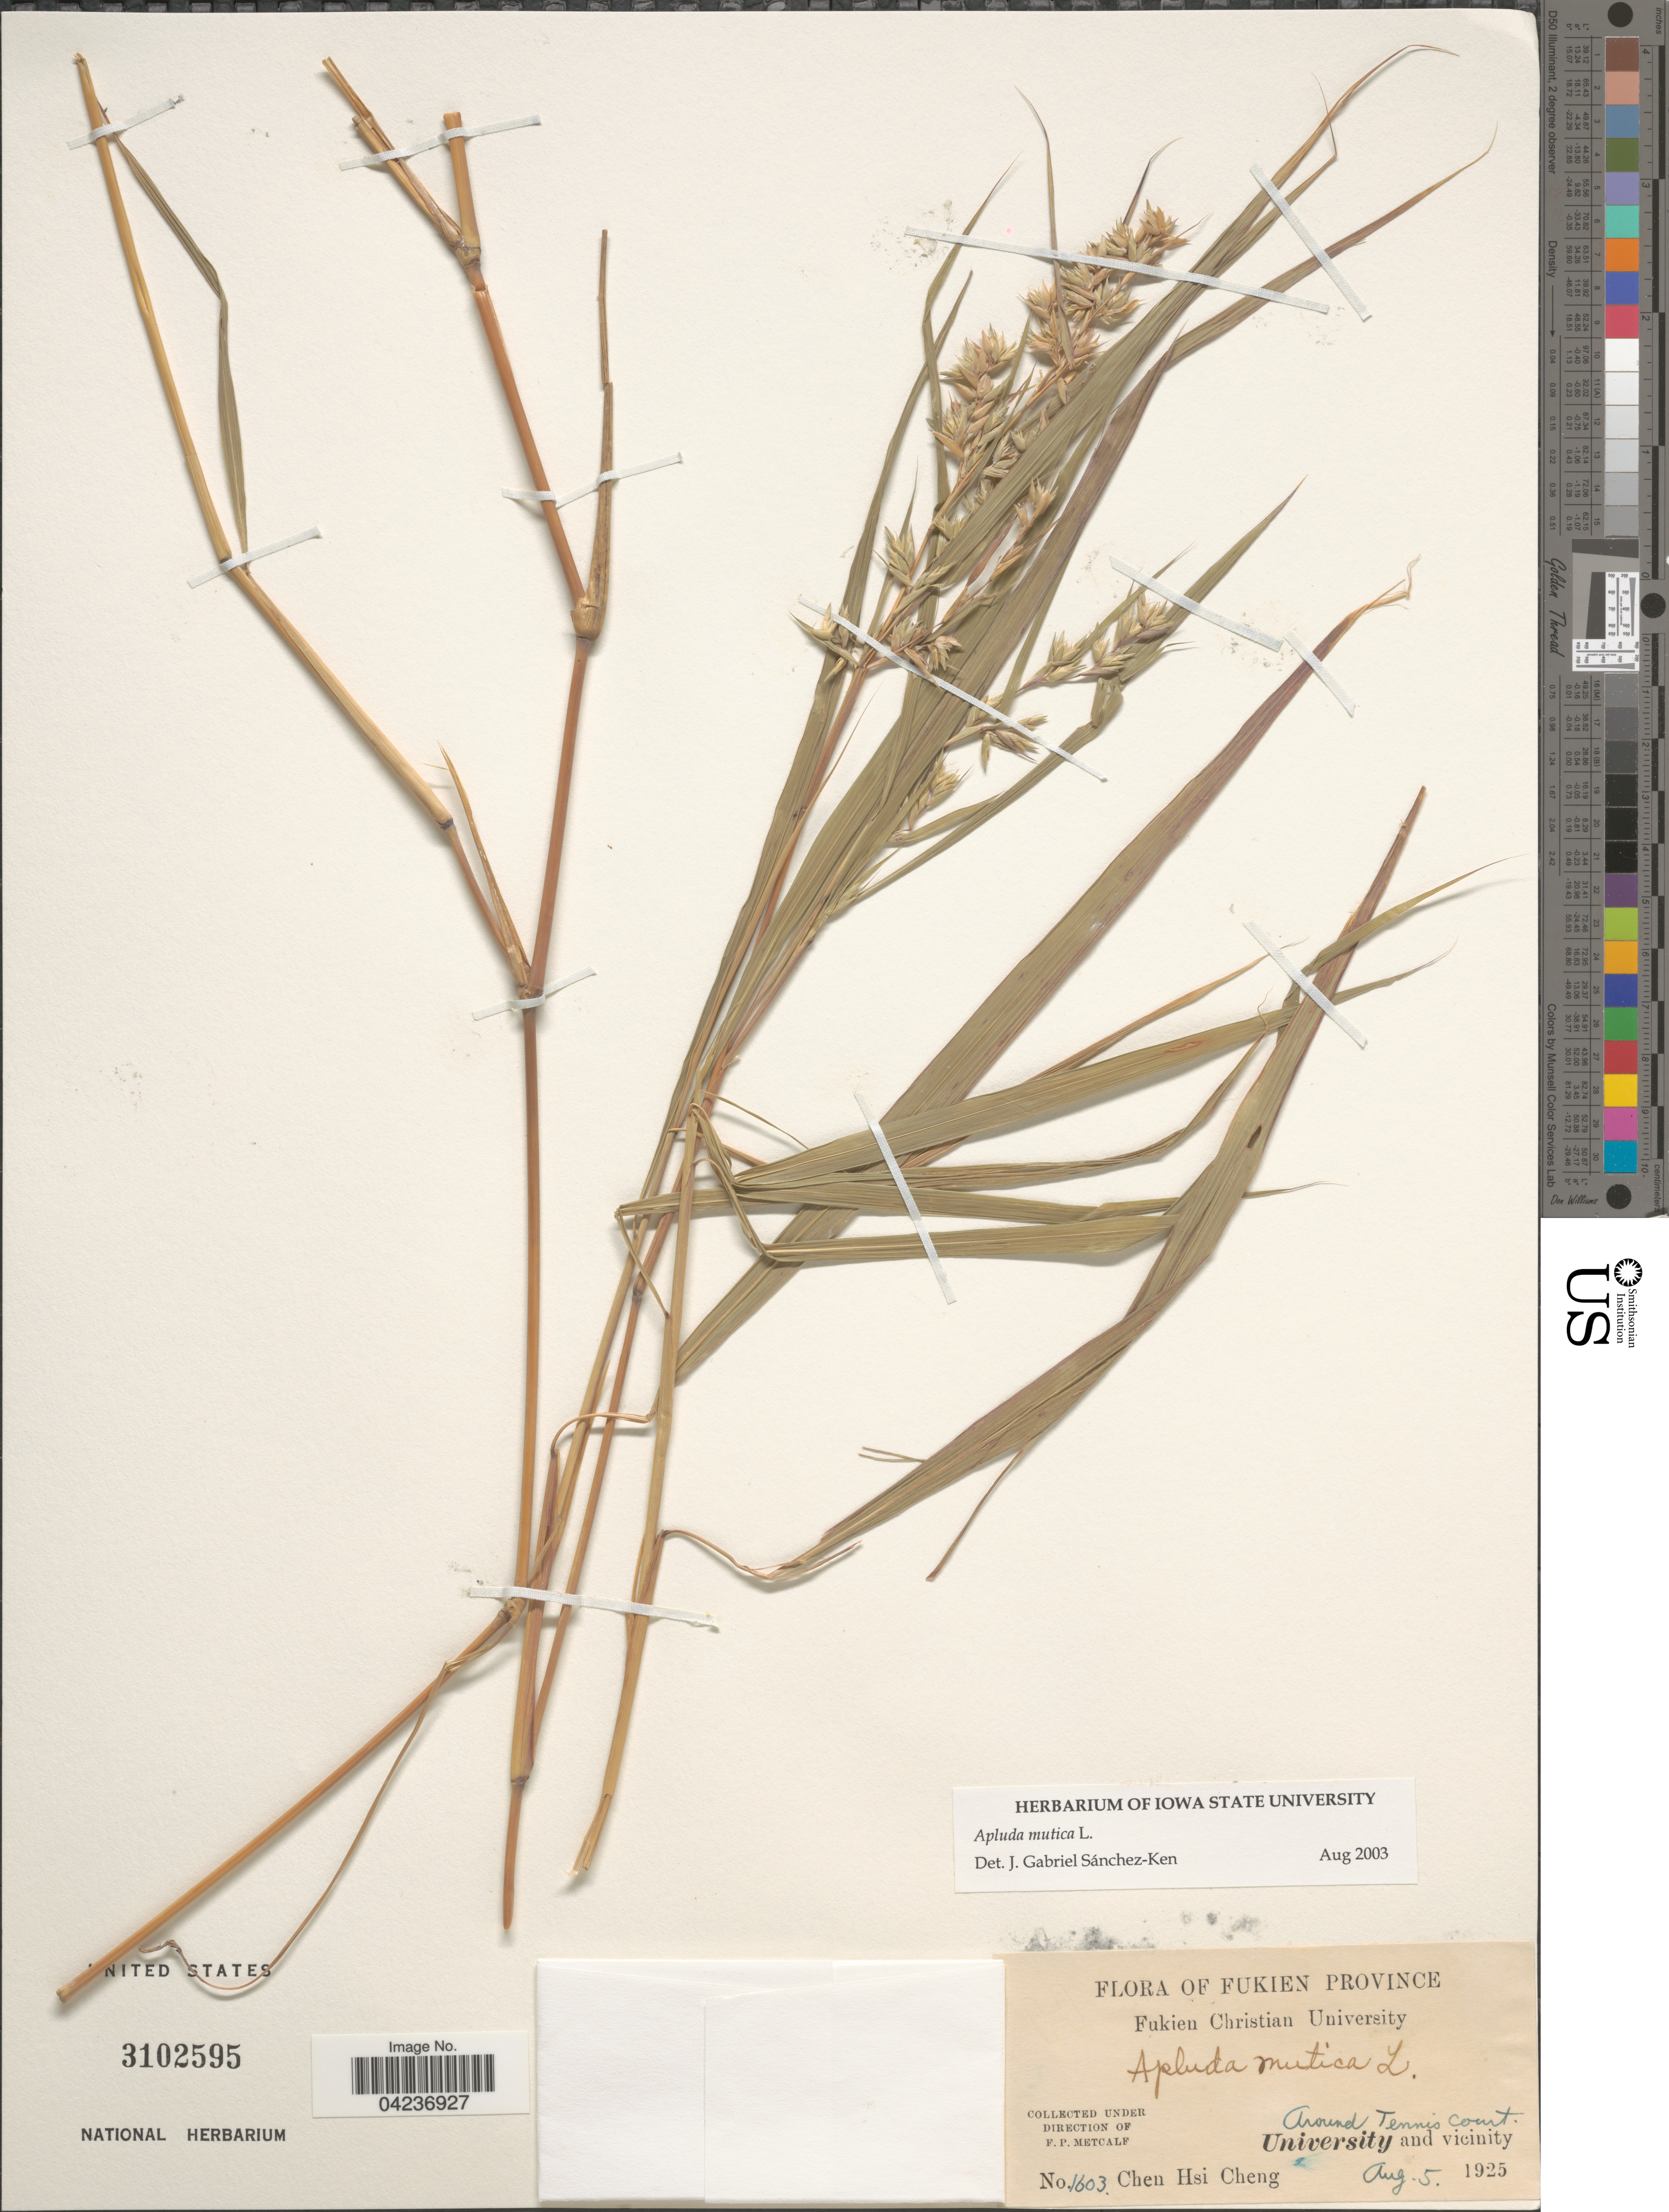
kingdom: Plantae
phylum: Tracheophyta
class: Liliopsida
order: Poales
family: Poaceae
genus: Apluda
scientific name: Apluda mutica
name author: L.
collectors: Chen Hsi Cheng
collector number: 1603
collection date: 1925-08-05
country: China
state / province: Fujian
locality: Fukien Province. Around Tennis Court. University and vicinity.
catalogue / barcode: US 3102595